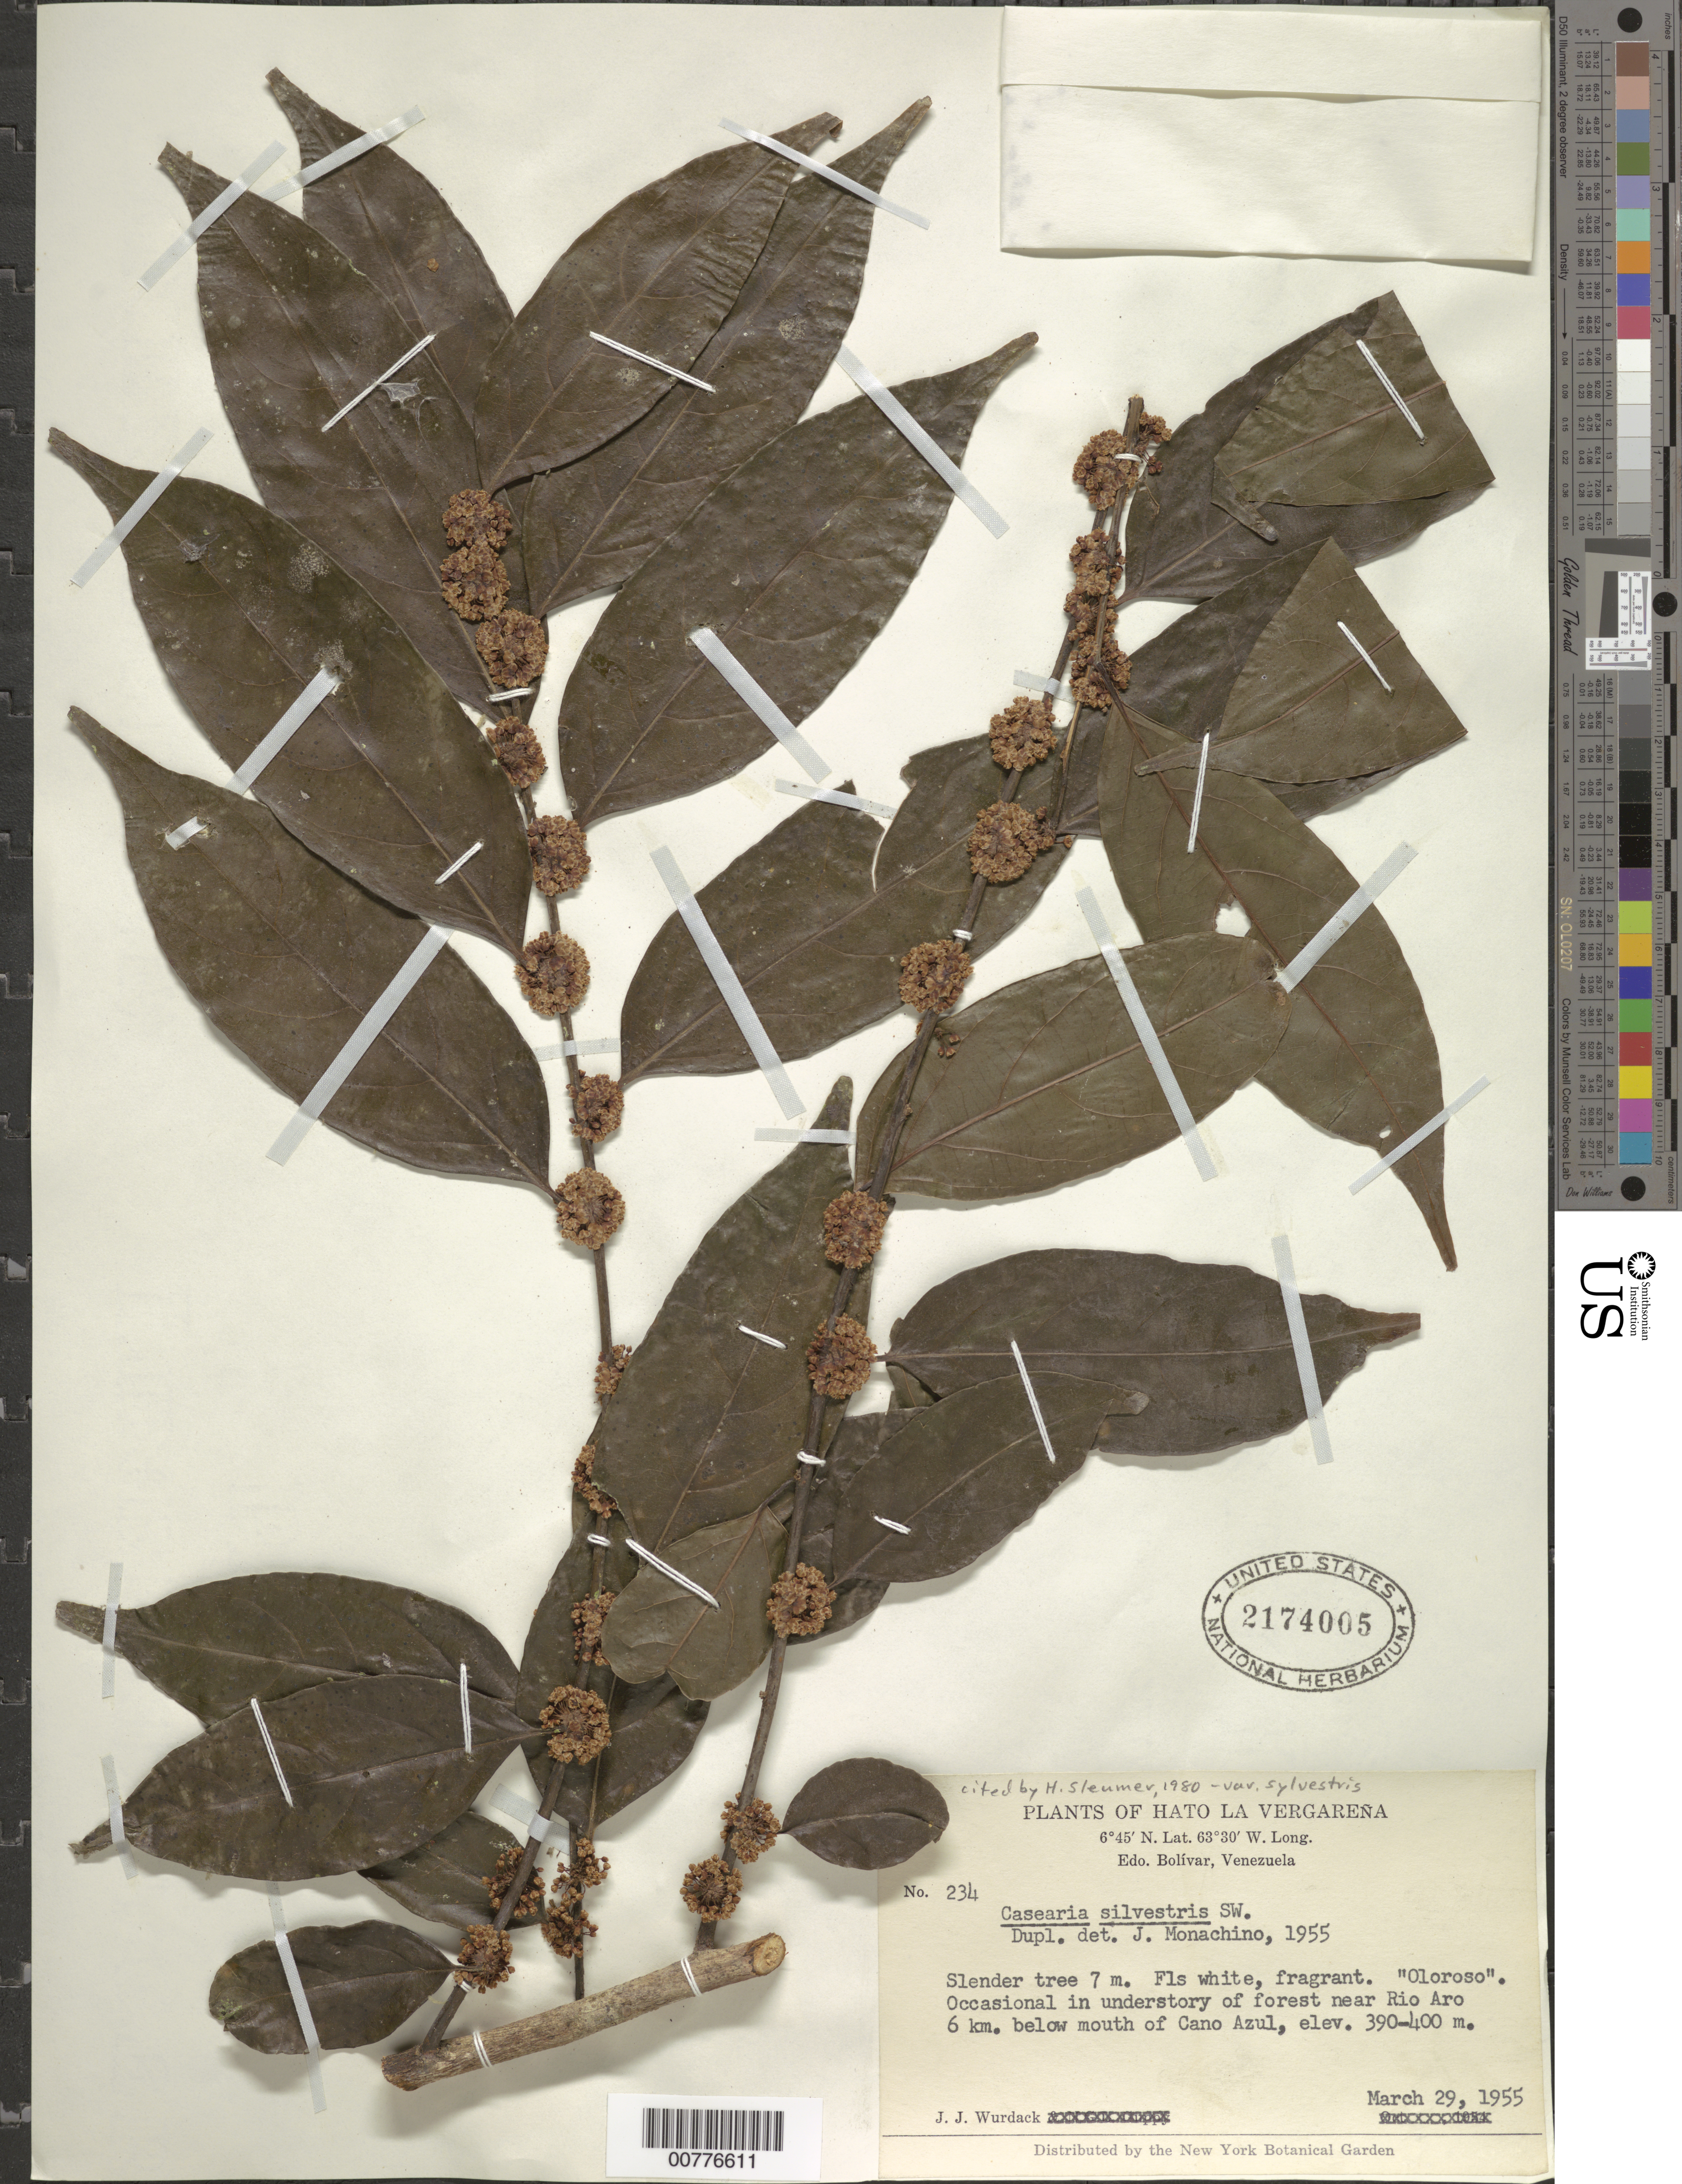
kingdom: Plantae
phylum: Tracheophyta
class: Magnoliopsida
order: Malpighiales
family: Salicaceae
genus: Casearia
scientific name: Casearia sylvestris var. sylvestris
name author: Sw.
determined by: Sleumer, H. O.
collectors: J. J. Wurdack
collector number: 234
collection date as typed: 29-Mar-55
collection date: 1955-03-29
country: Venezuela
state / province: Bolívar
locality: Hato La Vergareña, Río Aro, 6 km below mouth of Caño Azul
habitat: Forest understory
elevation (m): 390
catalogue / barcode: US 2174005